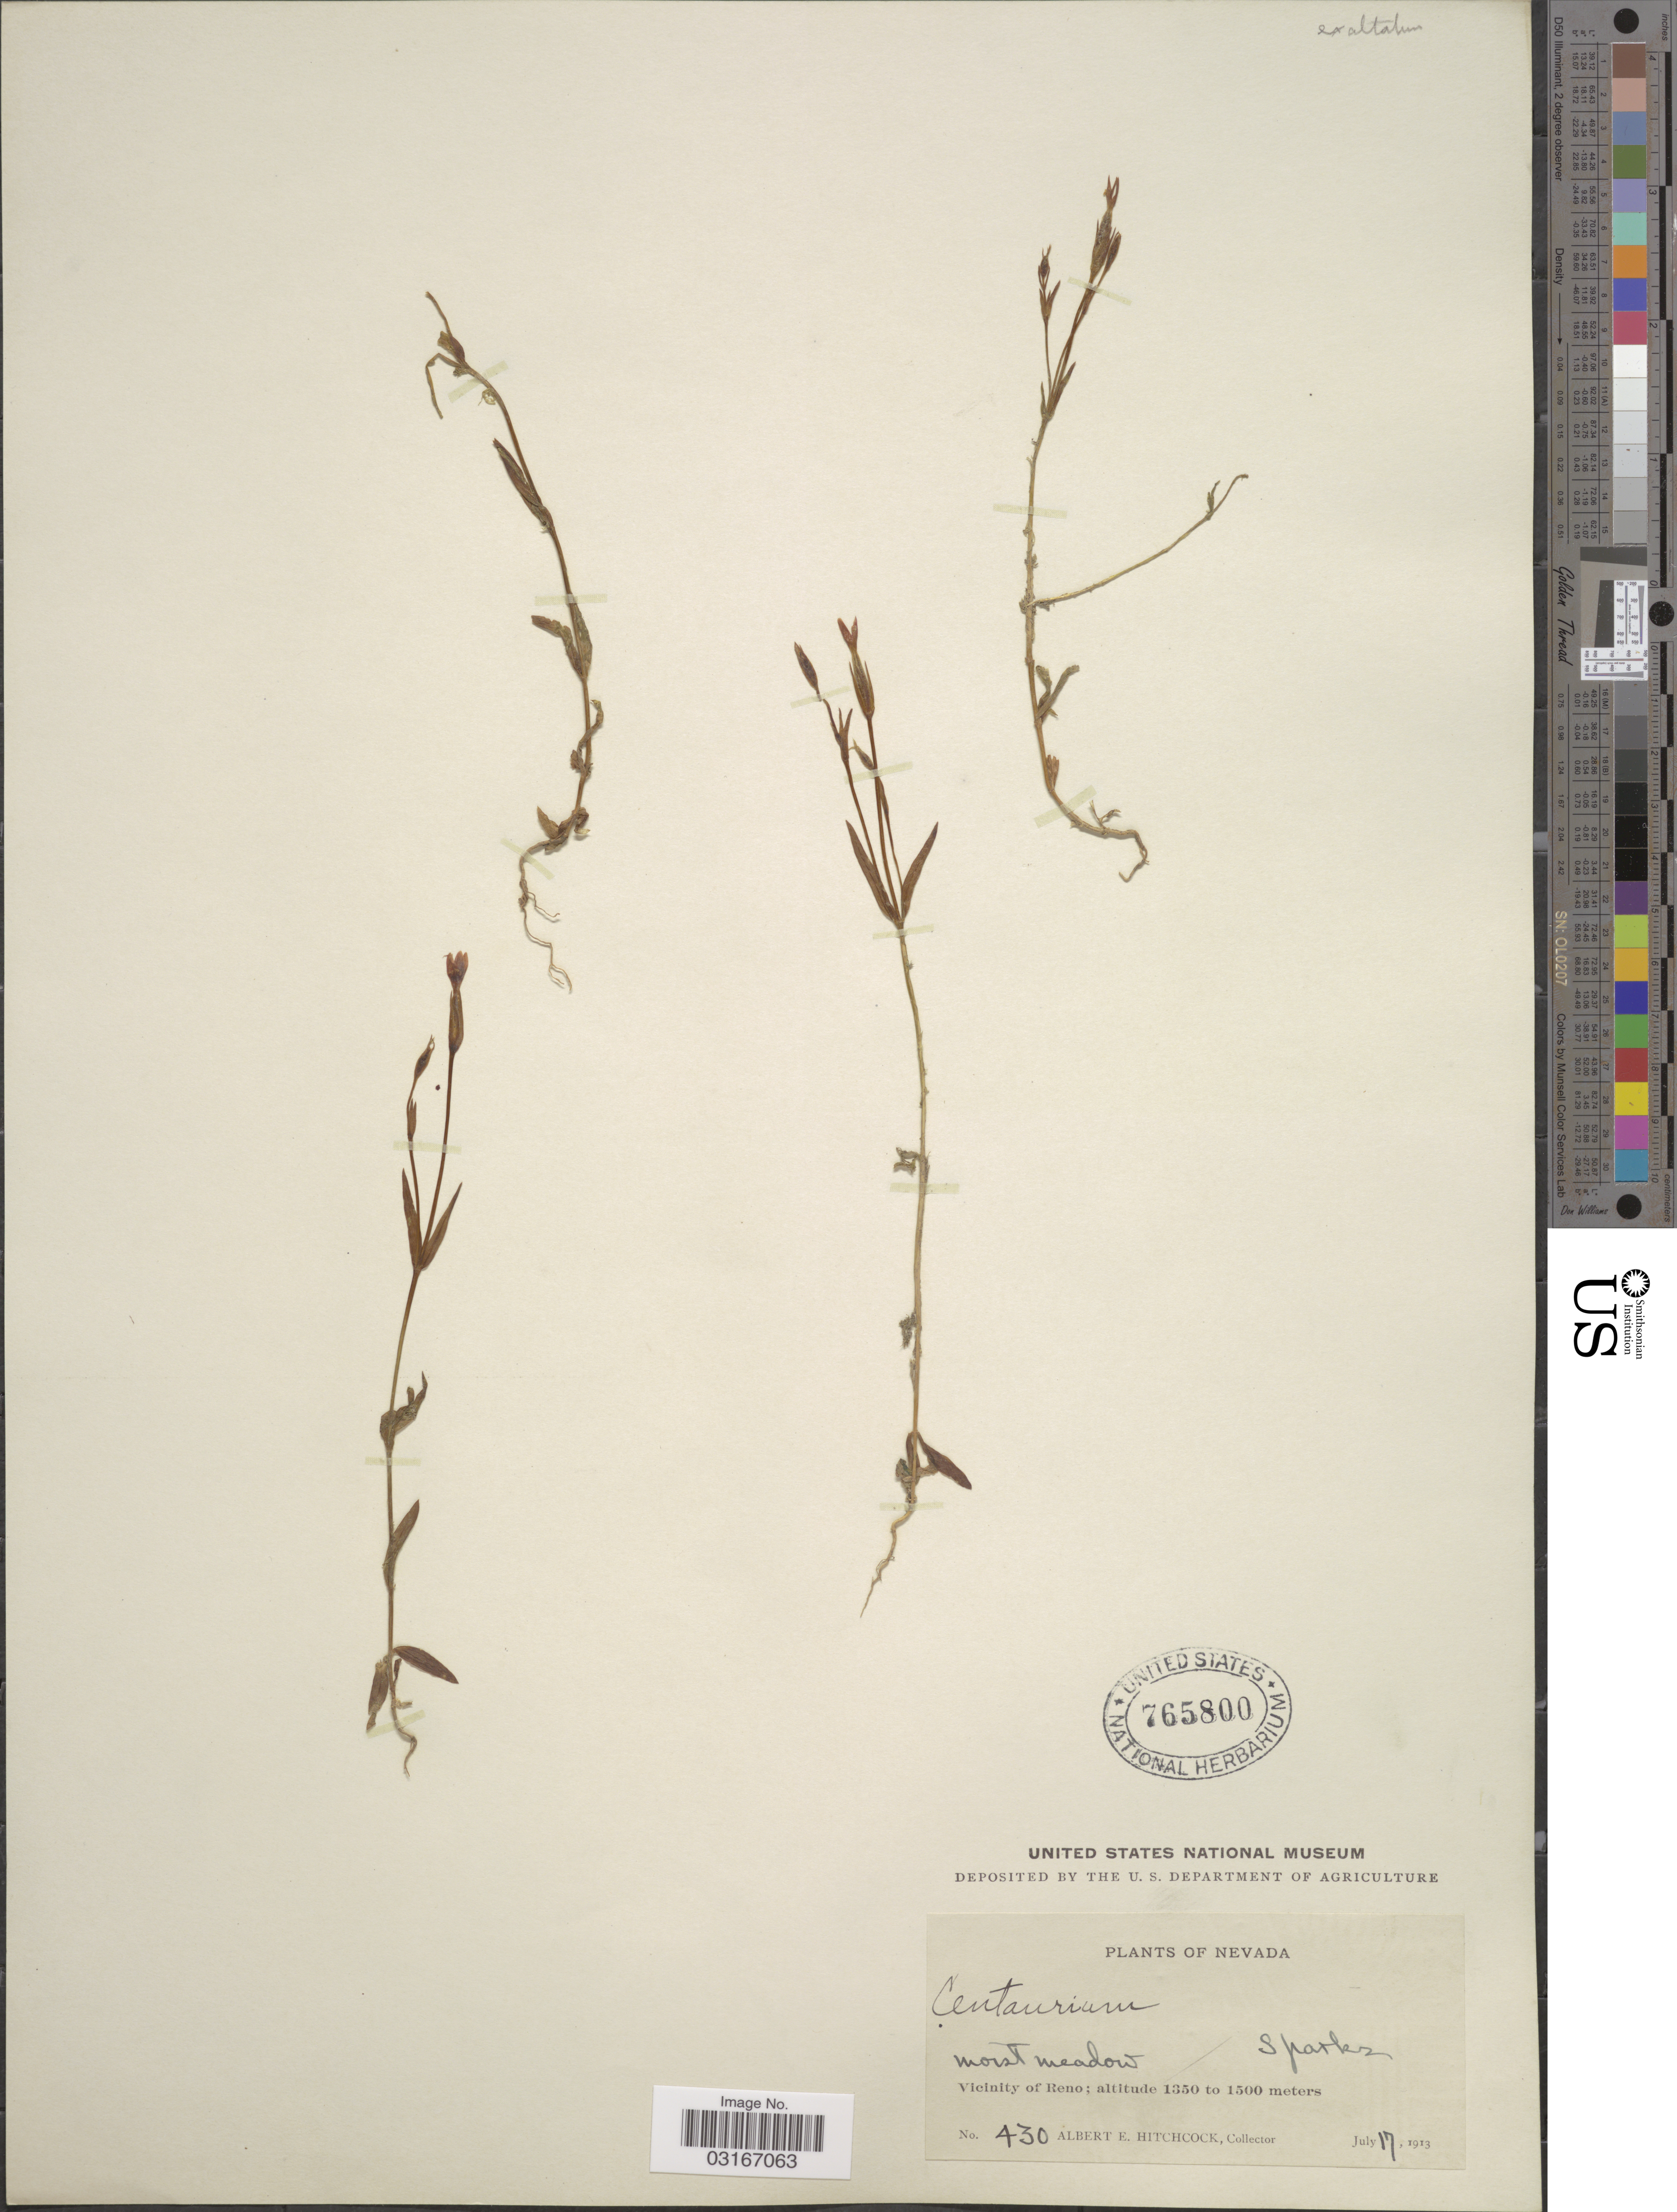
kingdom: Plantae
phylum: Tracheophyta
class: Magnoliopsida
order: Gentianales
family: Gentianaceae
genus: Centaurium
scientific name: Centaurium exaltatum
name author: (Griseb.) W. Wight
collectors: A. Hitchcock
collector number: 430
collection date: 1913-07-17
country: United States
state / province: Nevada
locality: Vicinity of Reno.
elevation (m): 1350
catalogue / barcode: US 765800